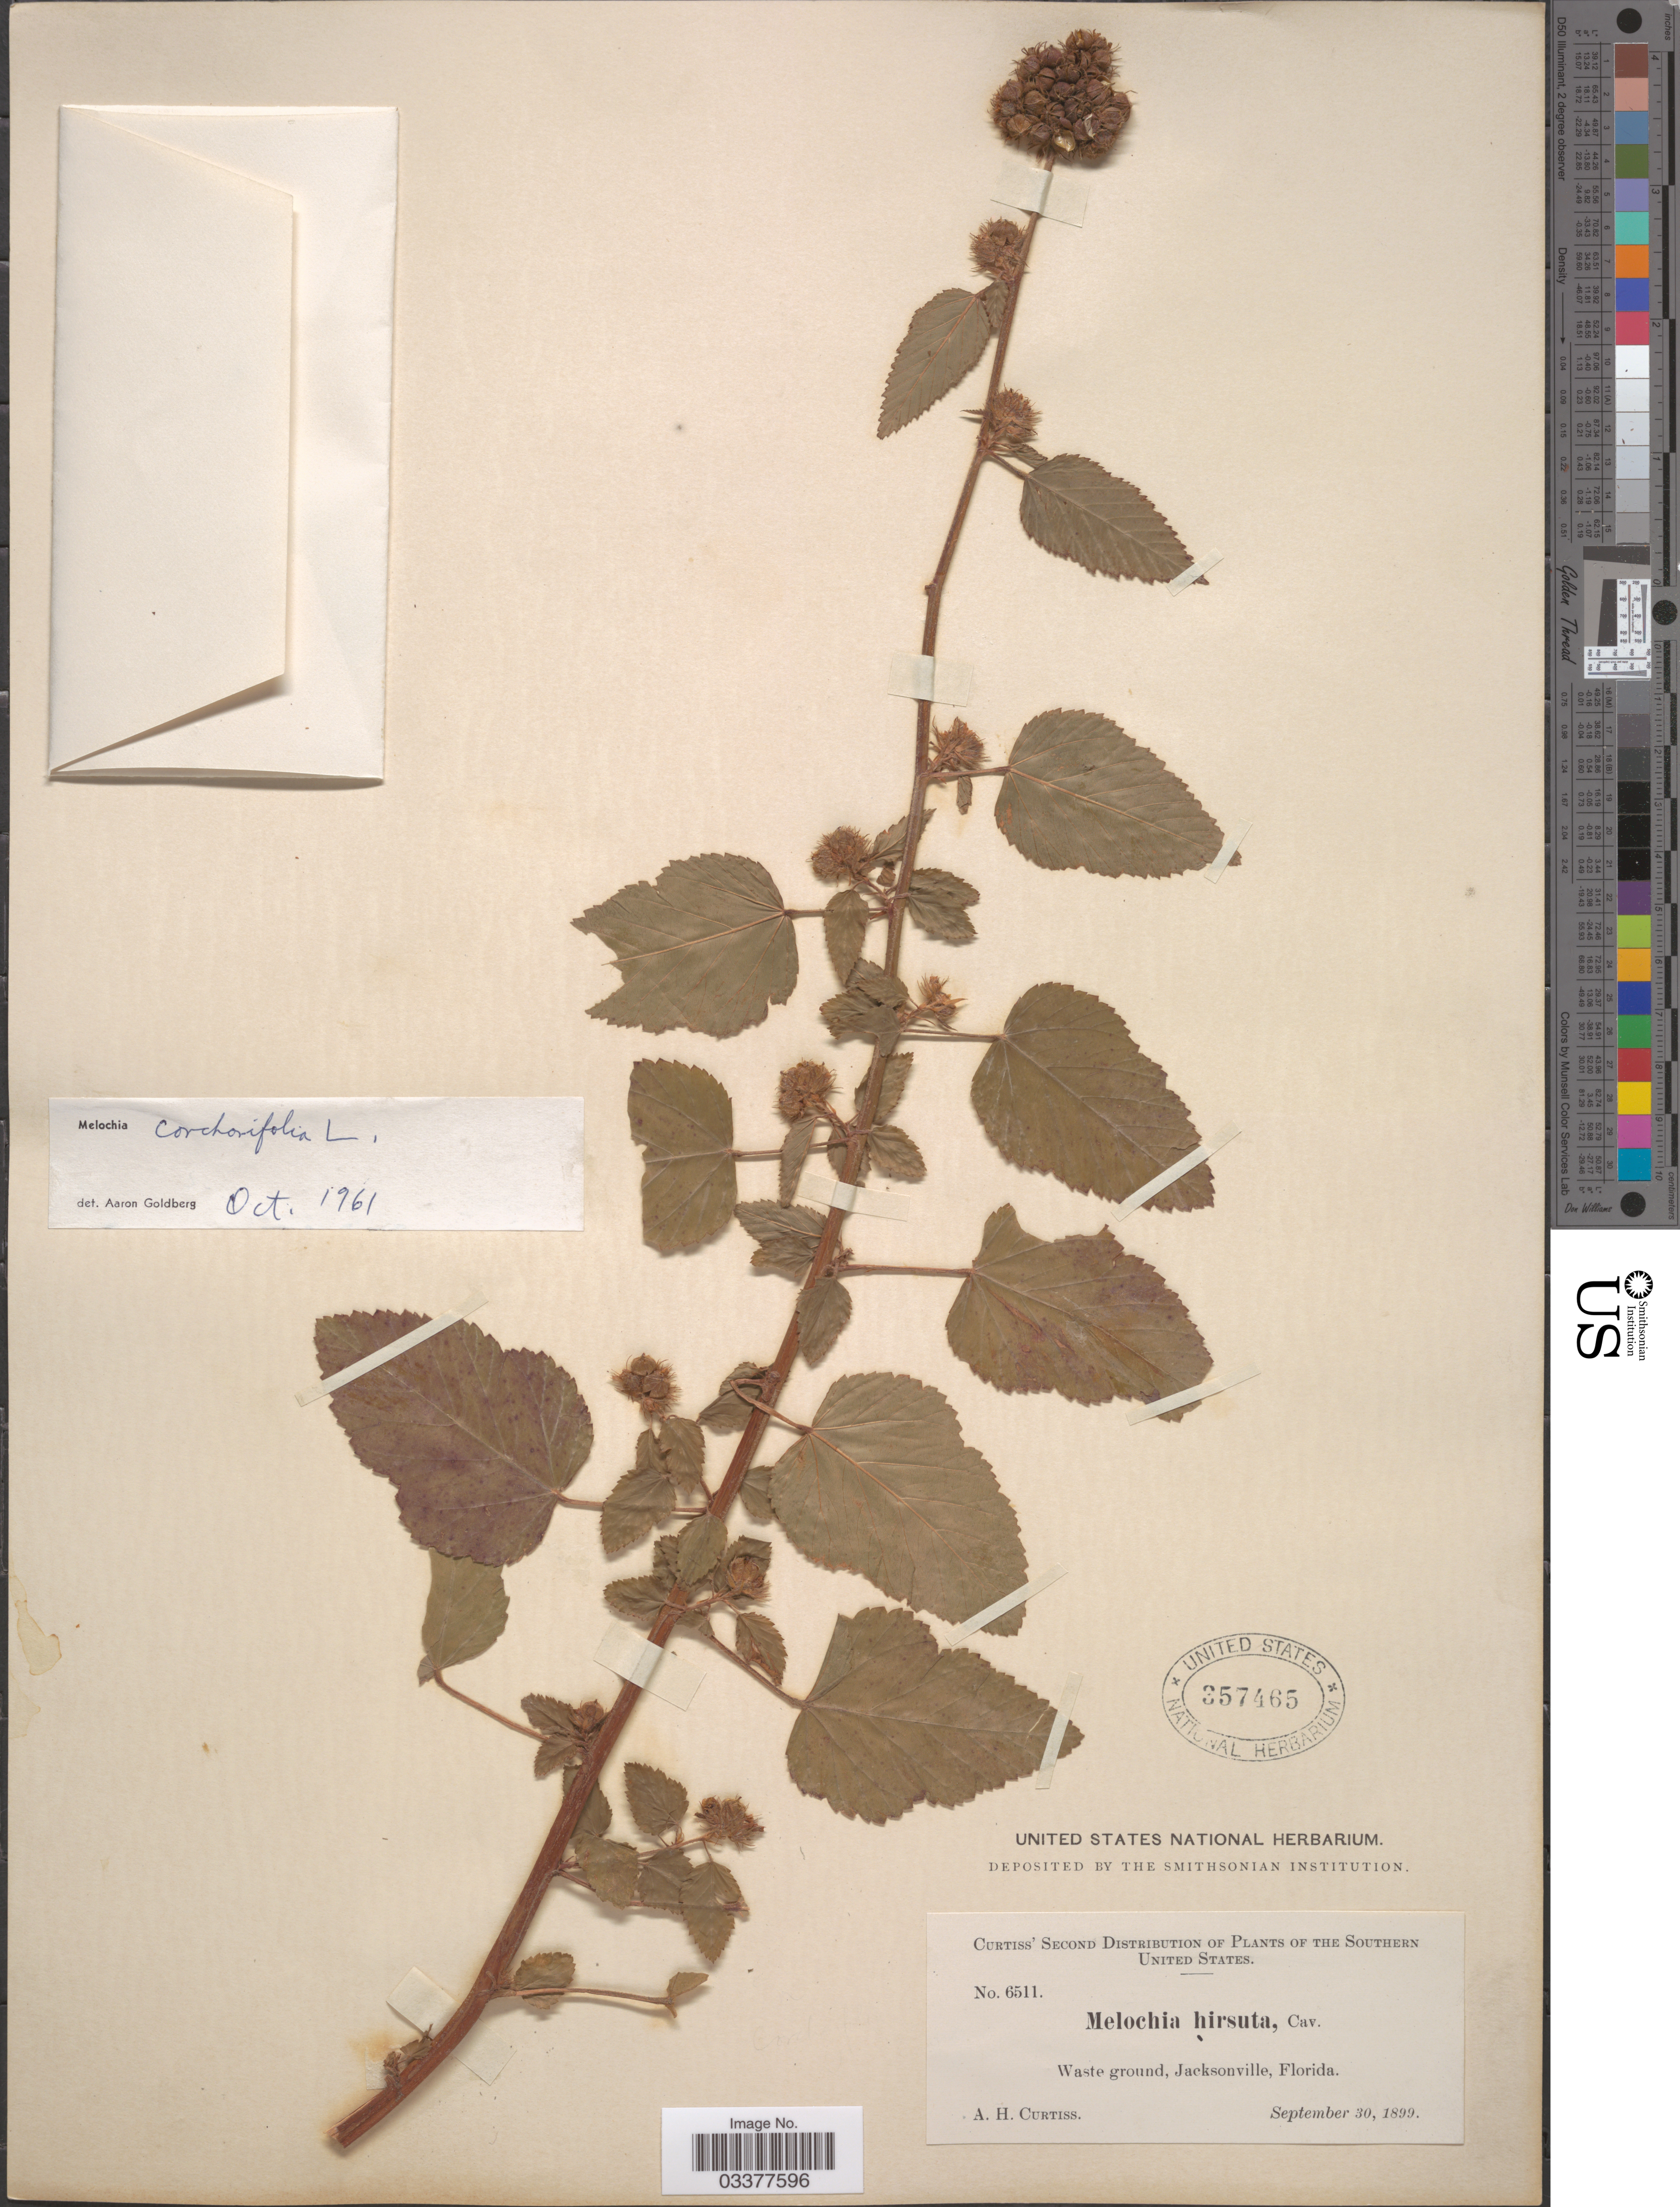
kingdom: Plantae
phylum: Tracheophyta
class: Magnoliopsida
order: Malvales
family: Malvaceae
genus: Melochia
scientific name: Melochia corchorifolia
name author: L.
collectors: A. H. Curtiss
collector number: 6511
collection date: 1899-09-30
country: United States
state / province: Florida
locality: Southern United States. Jacksonville.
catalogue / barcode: US 357465